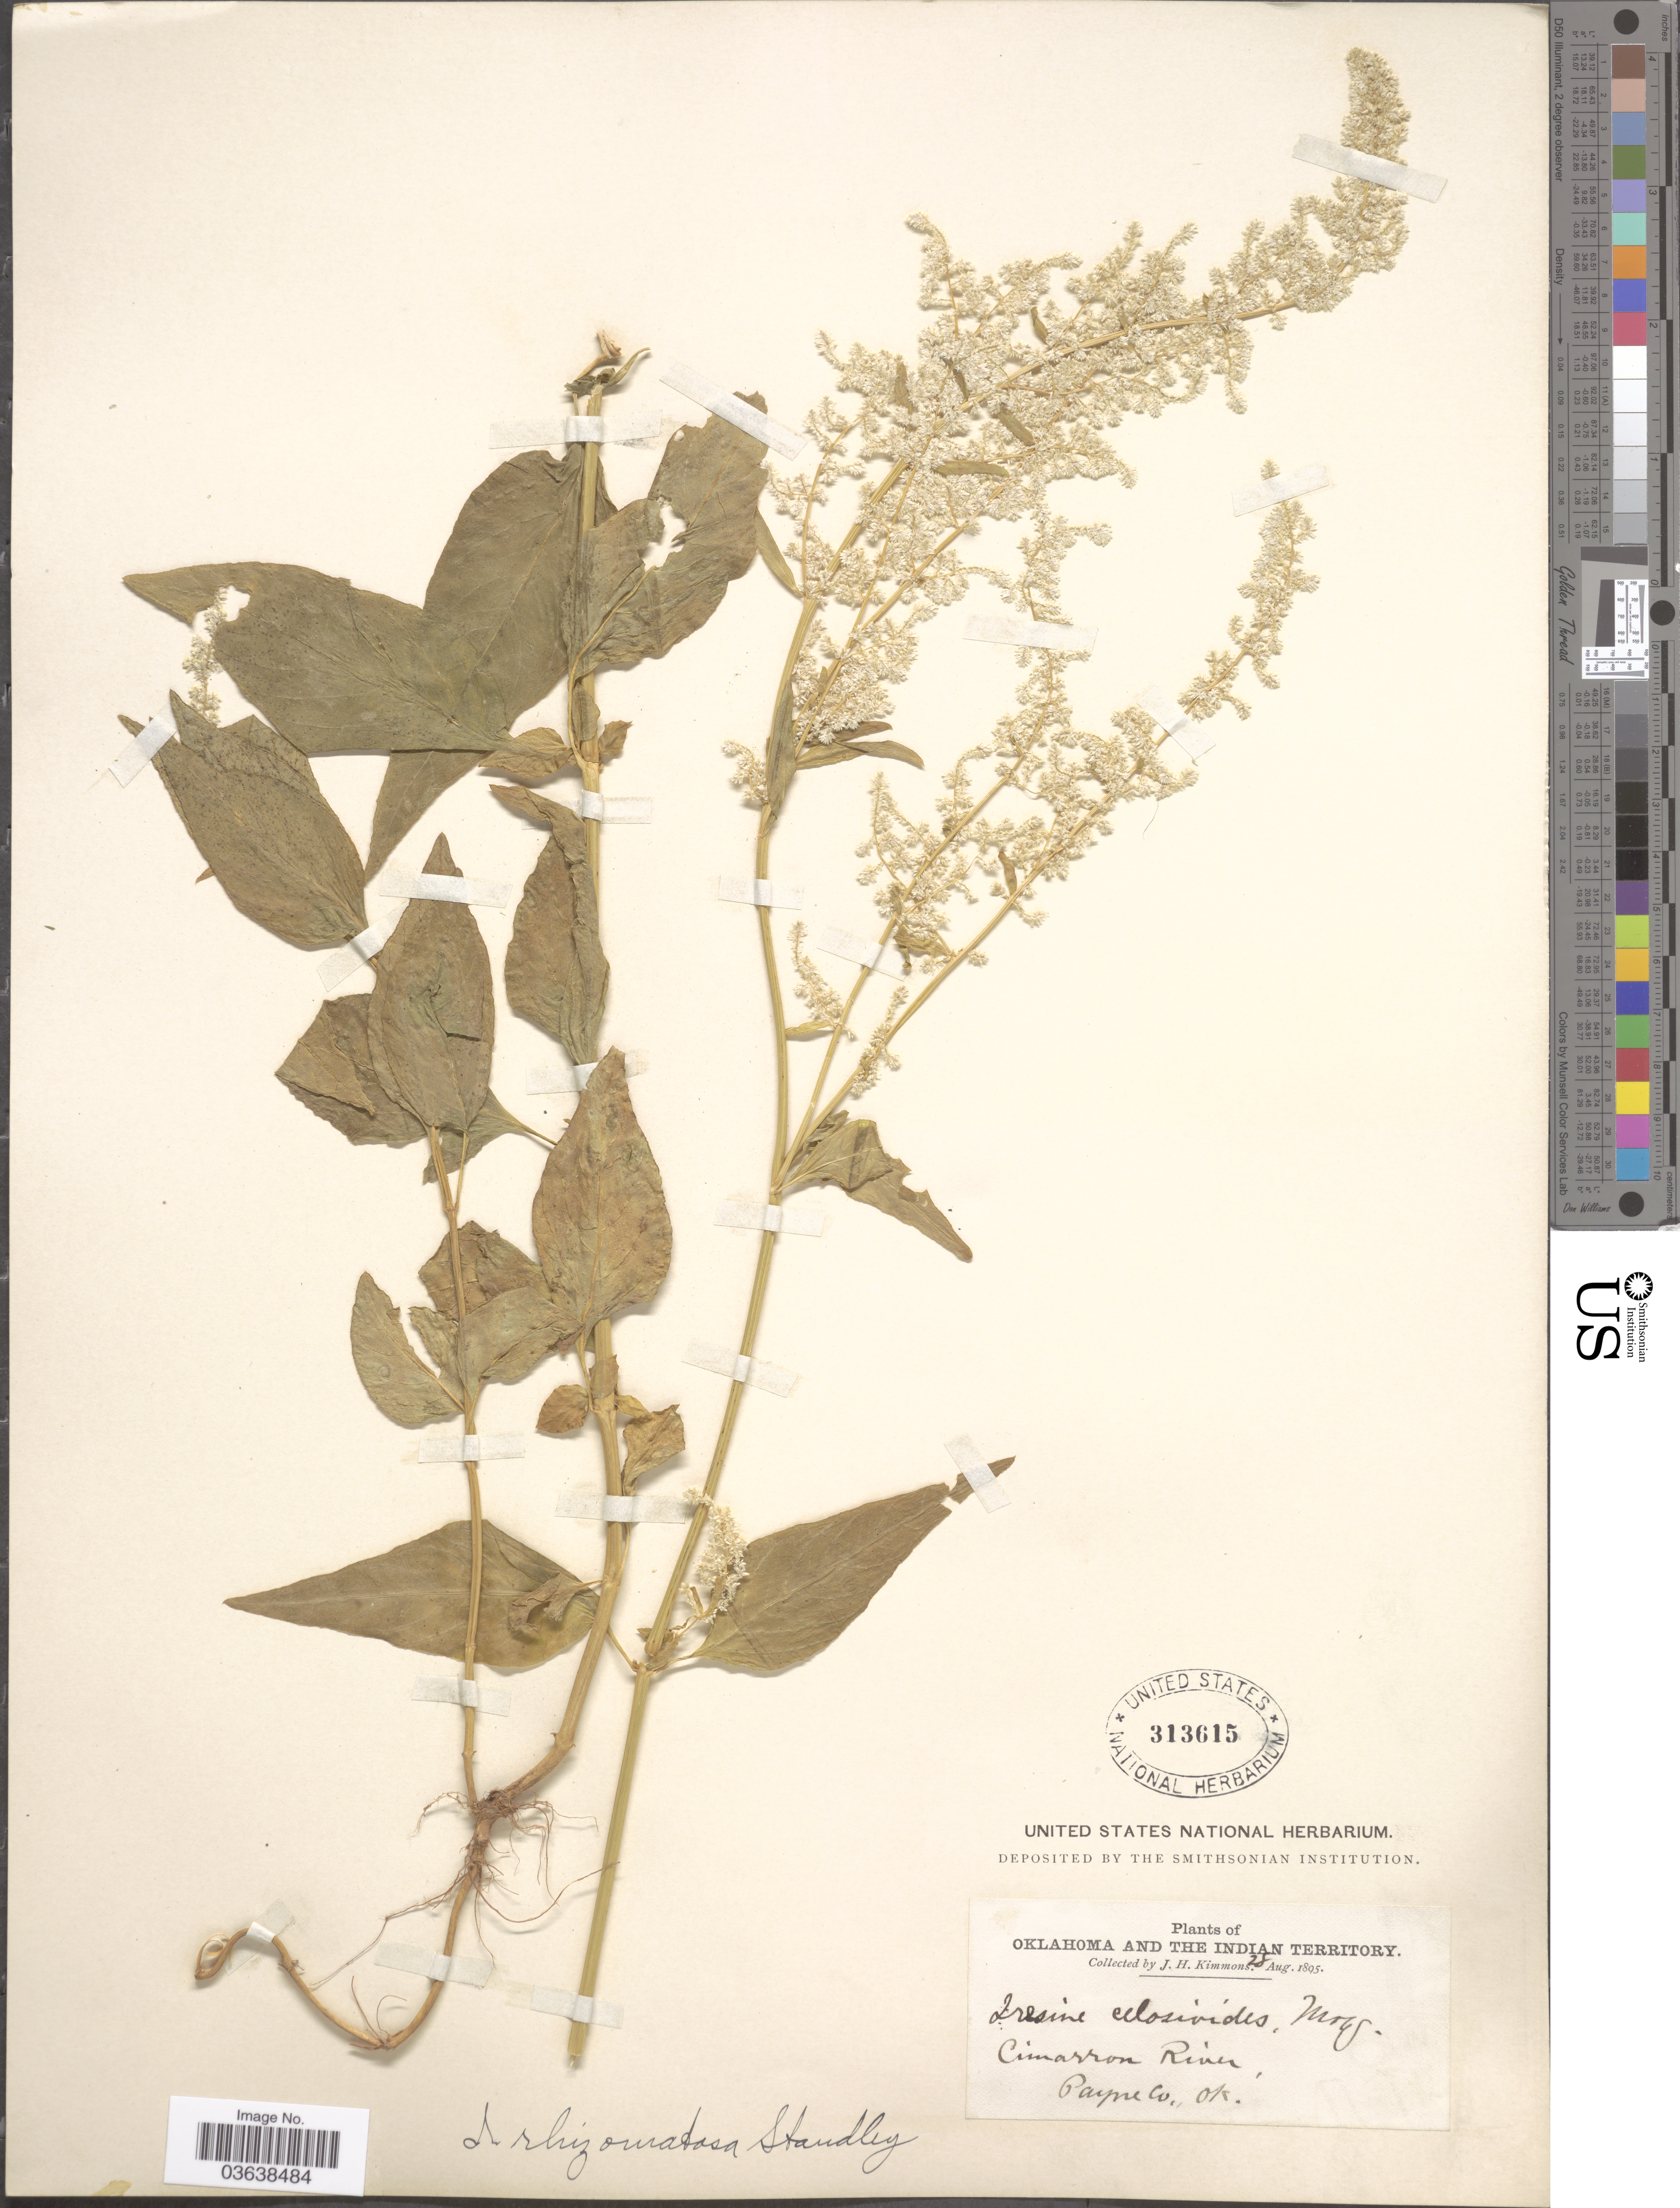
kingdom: Plantae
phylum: Tracheophyta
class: Magnoliopsida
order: Caryophyllales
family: Amaranthaceae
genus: Iresine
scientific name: Iresine rhizomatosa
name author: Standl.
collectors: J. Kimmons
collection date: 1895-08-28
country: United States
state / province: Oklahoma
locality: The Indian Territory. Cimmaron River, Payne Co.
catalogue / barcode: US 313615